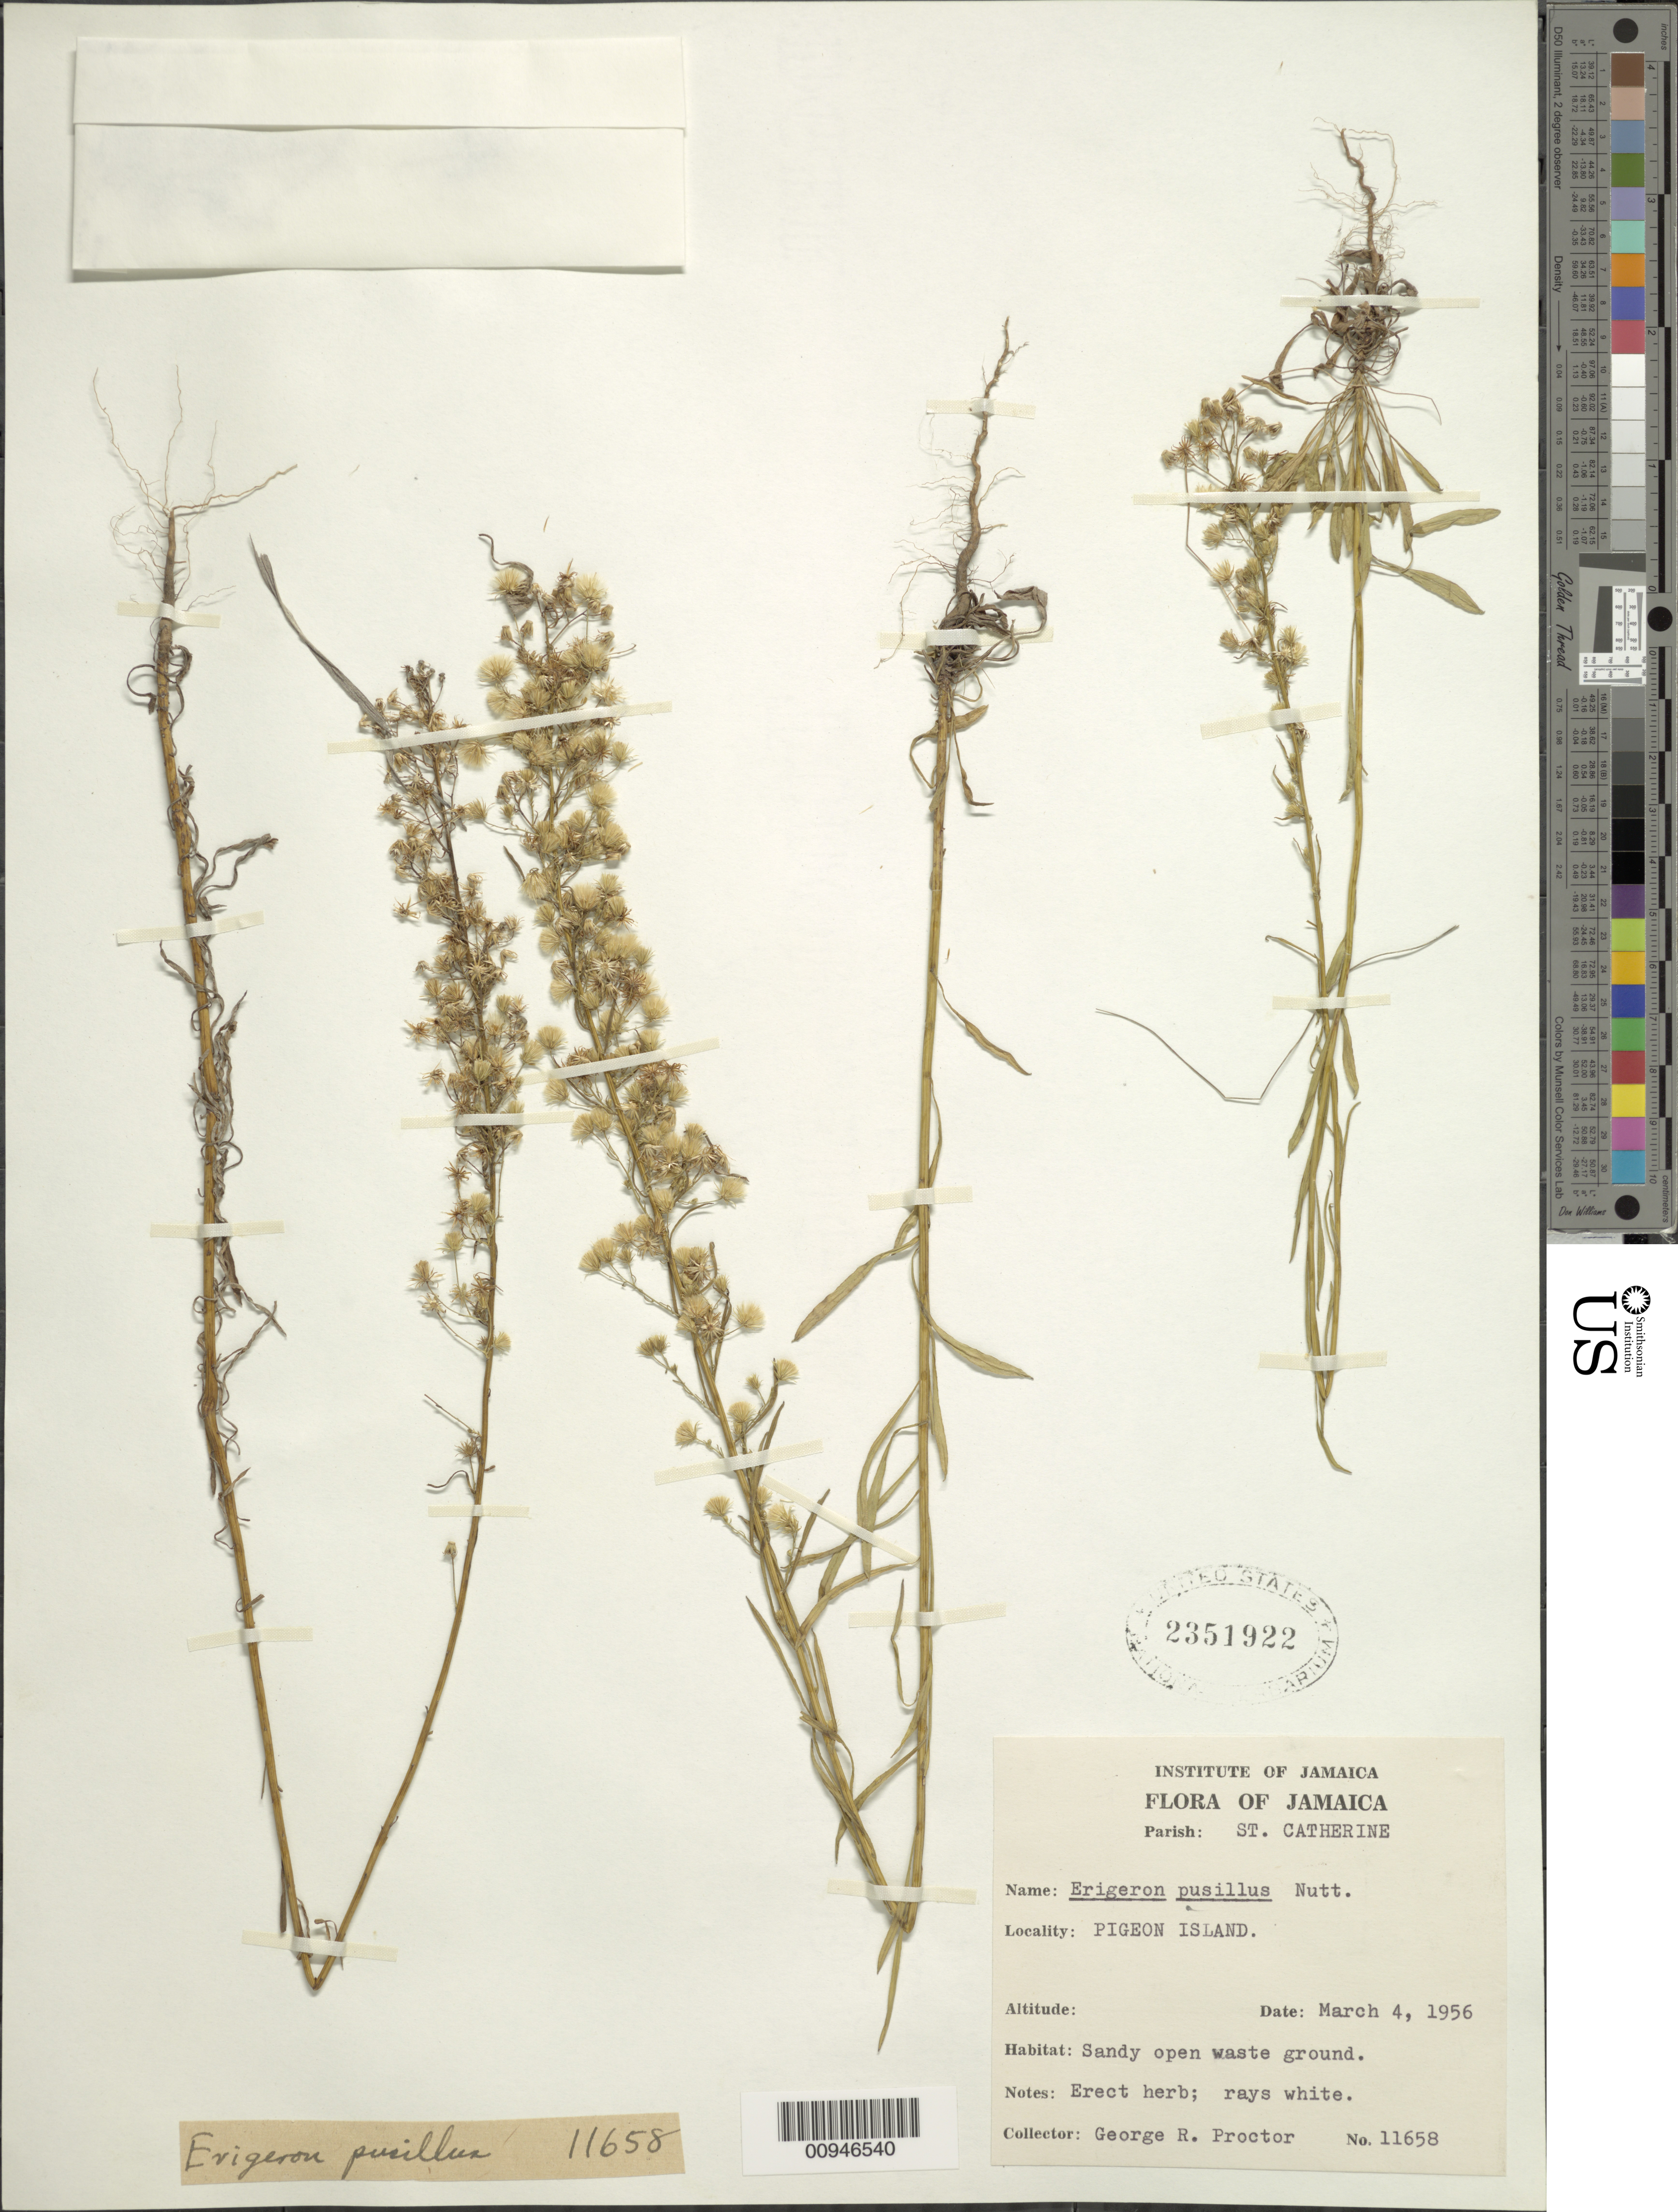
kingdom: Plantae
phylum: Tracheophyta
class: Magnoliopsida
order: Asterales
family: Asteraceae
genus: Conyza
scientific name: Conyza canadensis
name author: (L.) Cronq.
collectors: G. R. Proctor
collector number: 11658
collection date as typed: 04 Mar 1956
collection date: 1956-03-04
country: Jamaica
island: Pigeon Island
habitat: Sandy open waste ground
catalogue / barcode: US 2351922